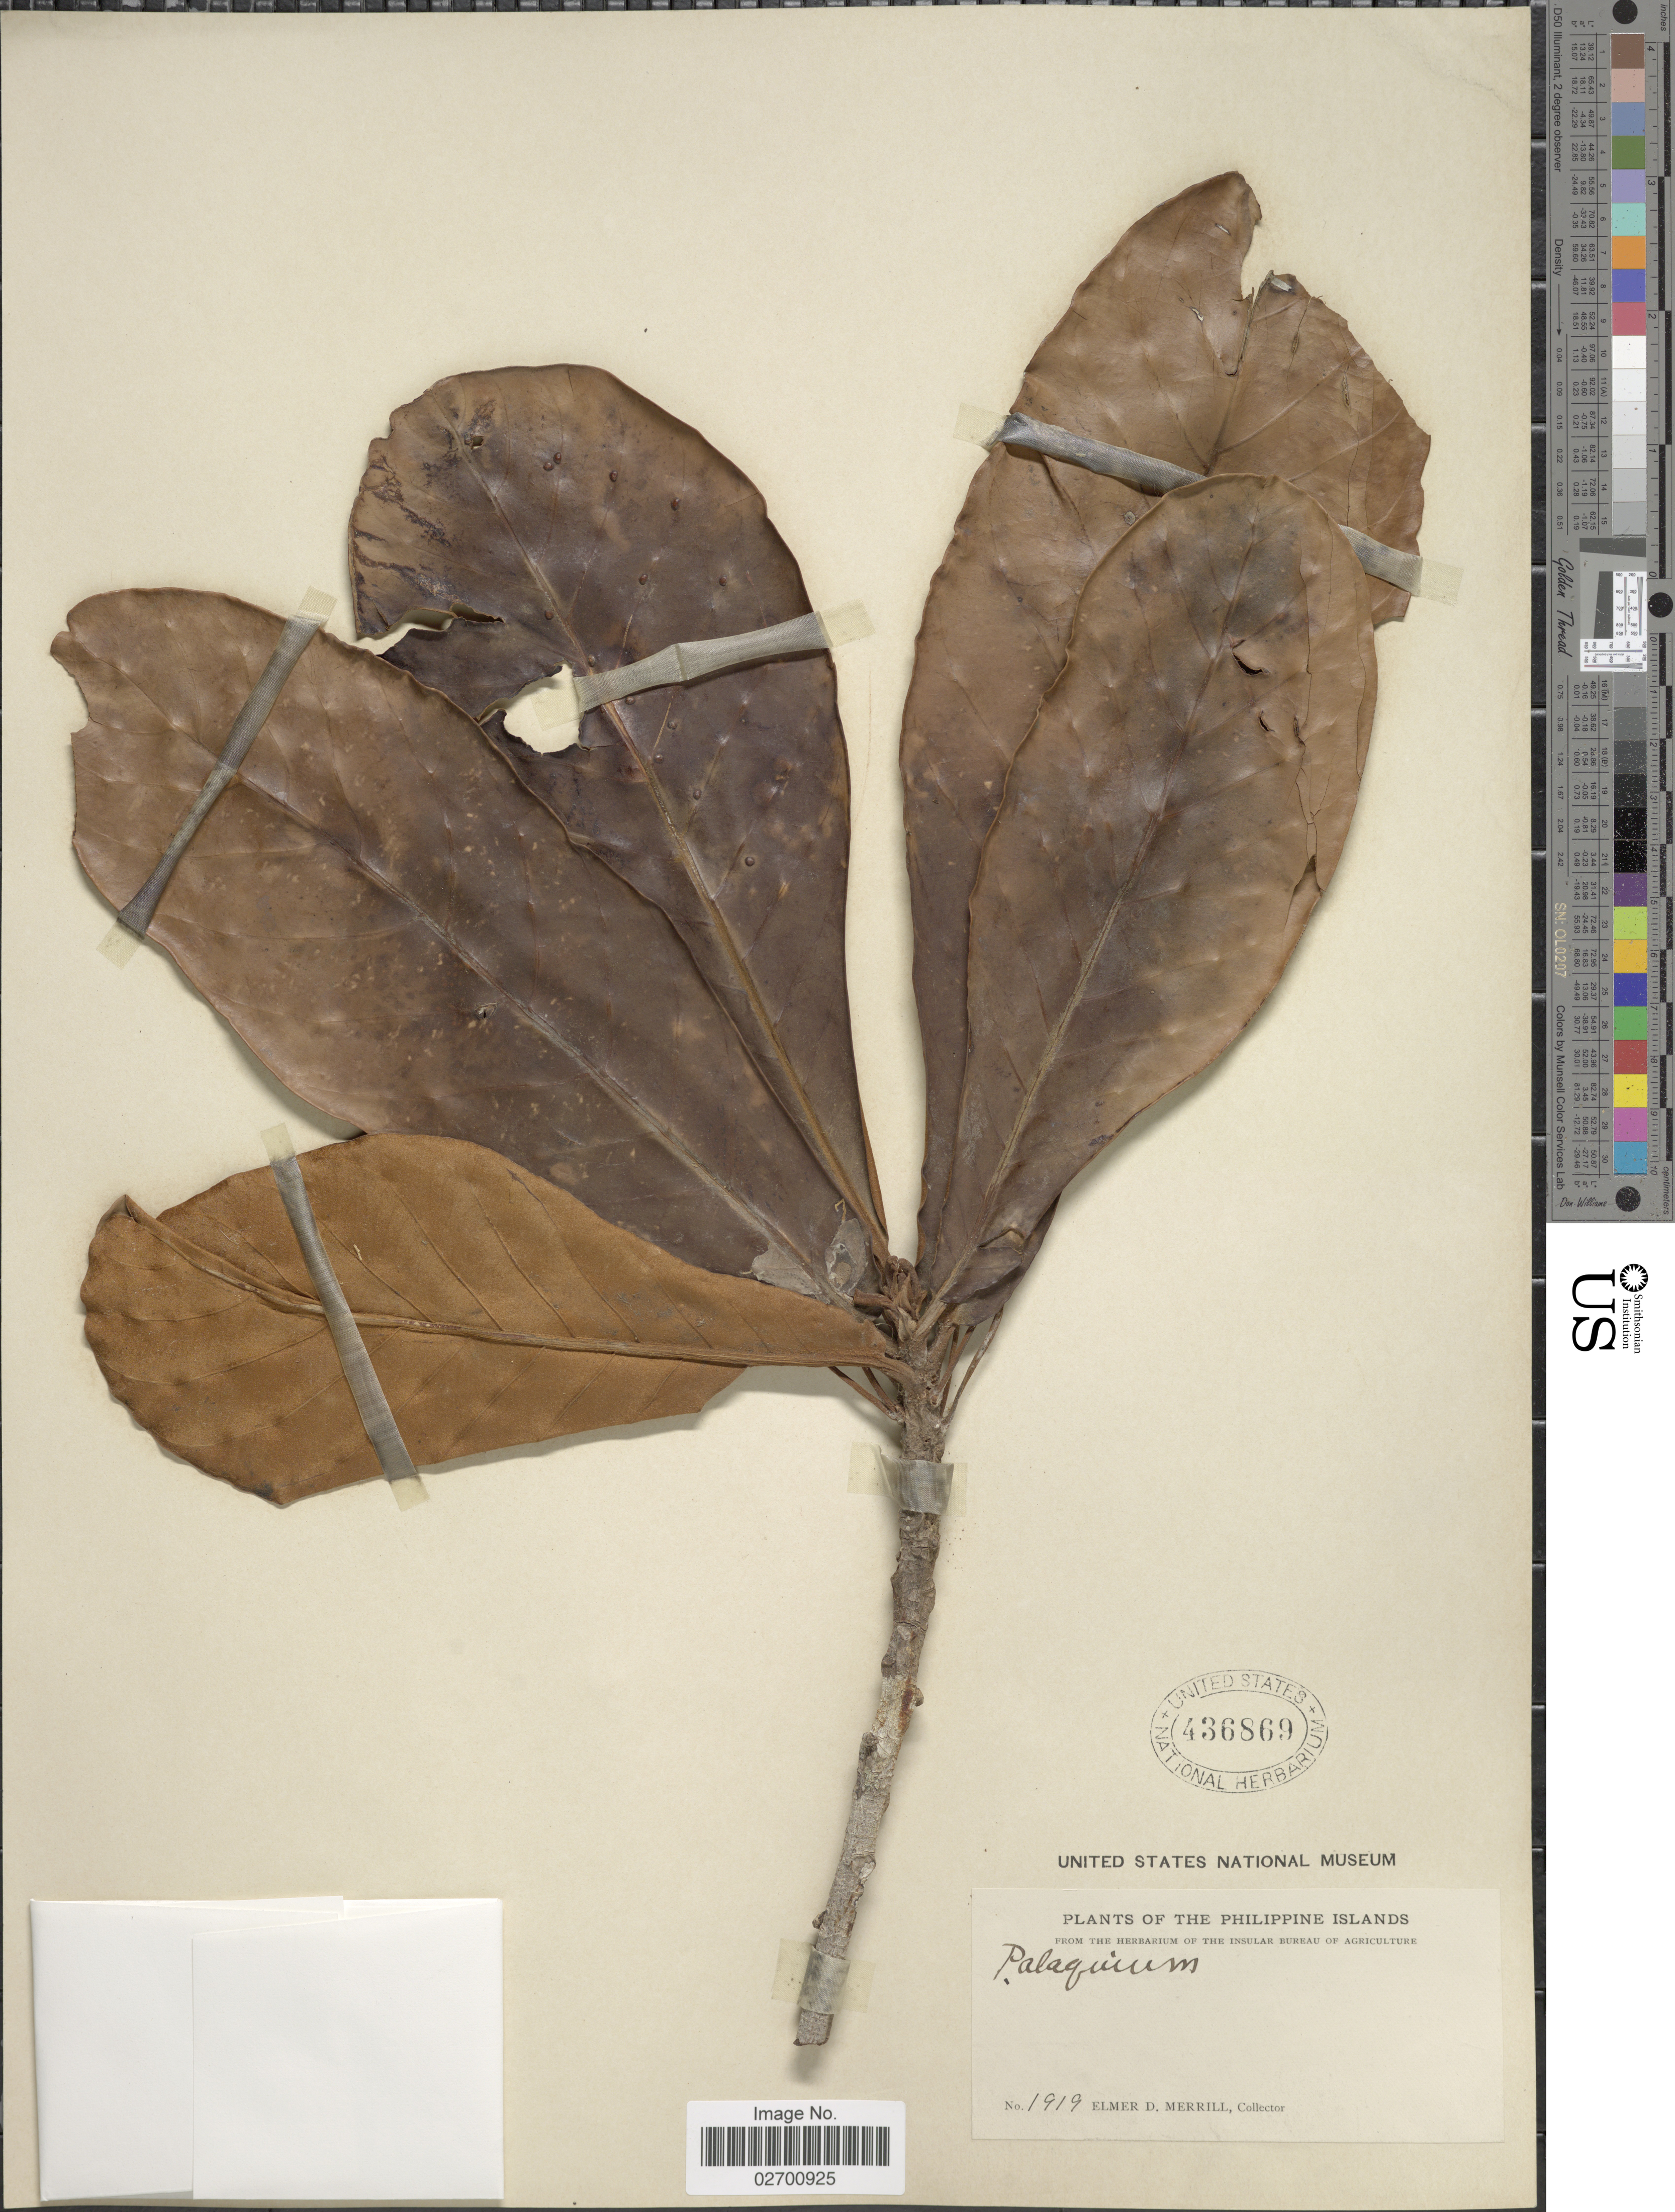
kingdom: Plantae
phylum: Tracheophyta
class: Magnoliopsida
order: Ericales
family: Sapotaceae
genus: Palaquium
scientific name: Palaquium philippense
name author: (Perr.) C.B. Rob.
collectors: E. D. Merrill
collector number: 1919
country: Philippines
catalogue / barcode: US 436869